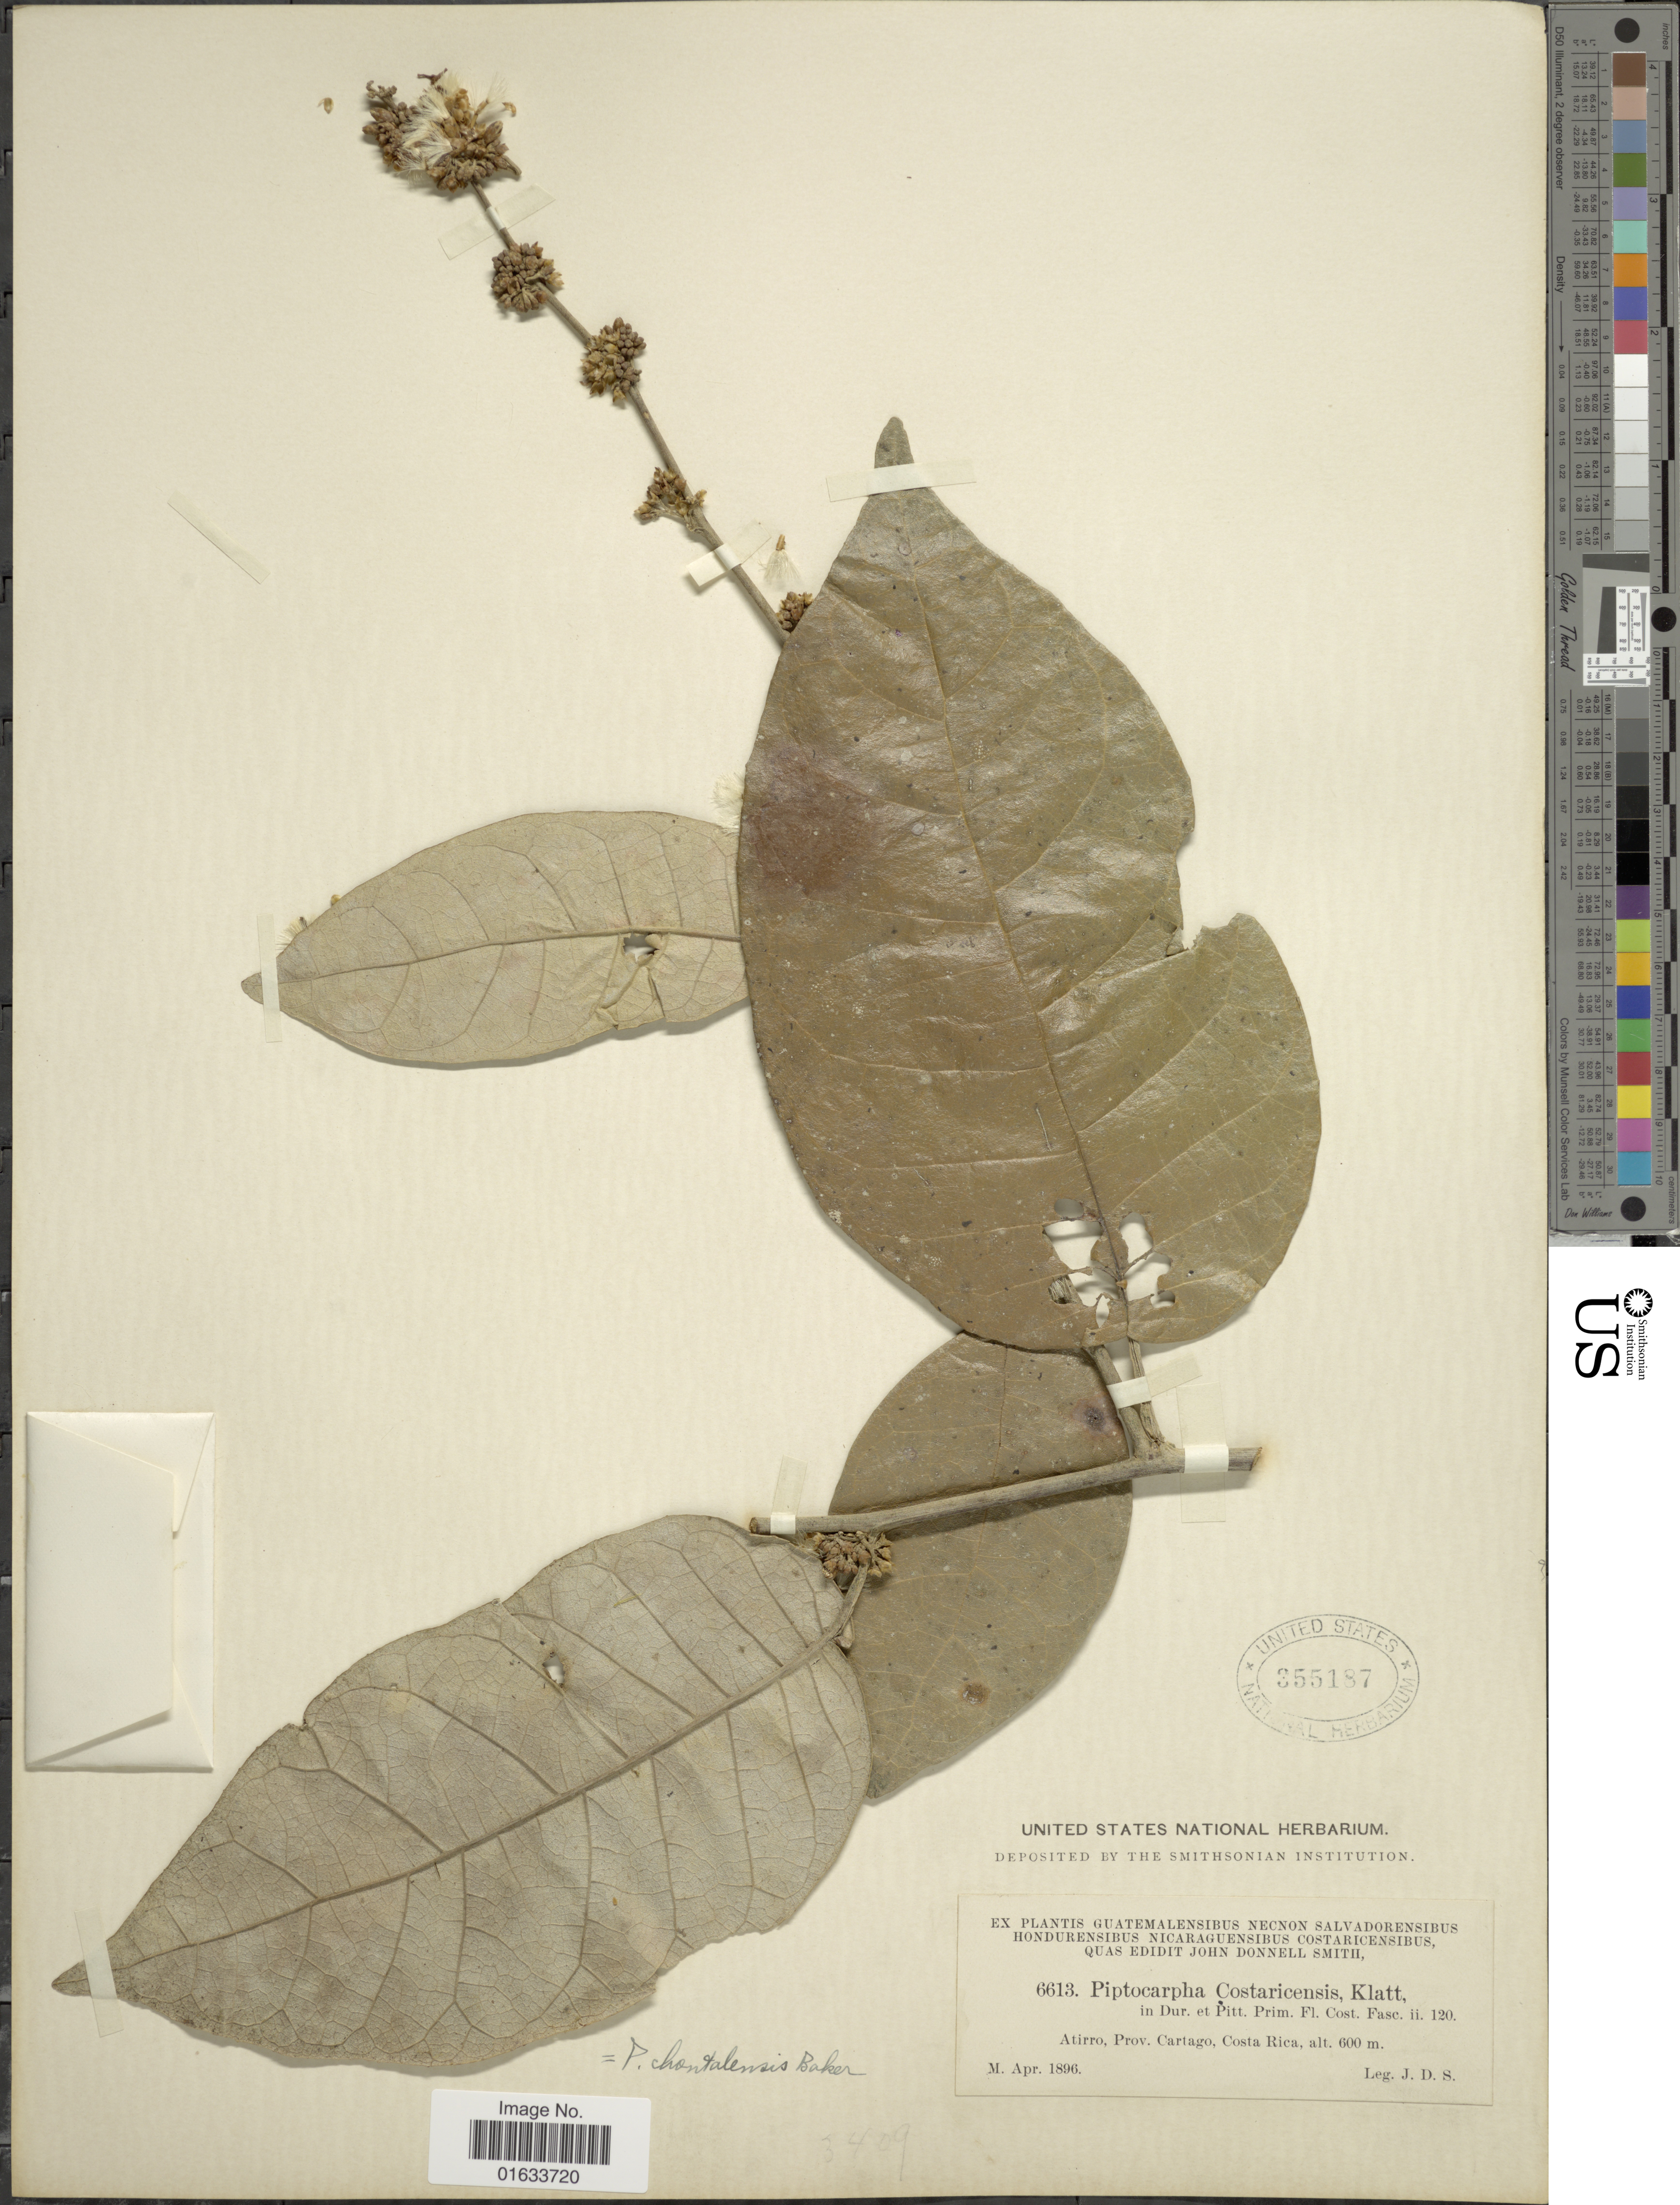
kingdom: Plantae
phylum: Tracheophyta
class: Magnoliopsida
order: Asterales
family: Asteraceae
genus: Piptocarpha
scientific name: Piptocarpha poeppigiana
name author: (DC.) Baker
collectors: J. Donnell Smith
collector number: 6613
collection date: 1896-04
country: Costa Rica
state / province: Cartago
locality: Atirro, Prov. Cartago, Costa Rica.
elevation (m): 600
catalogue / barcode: US 355187